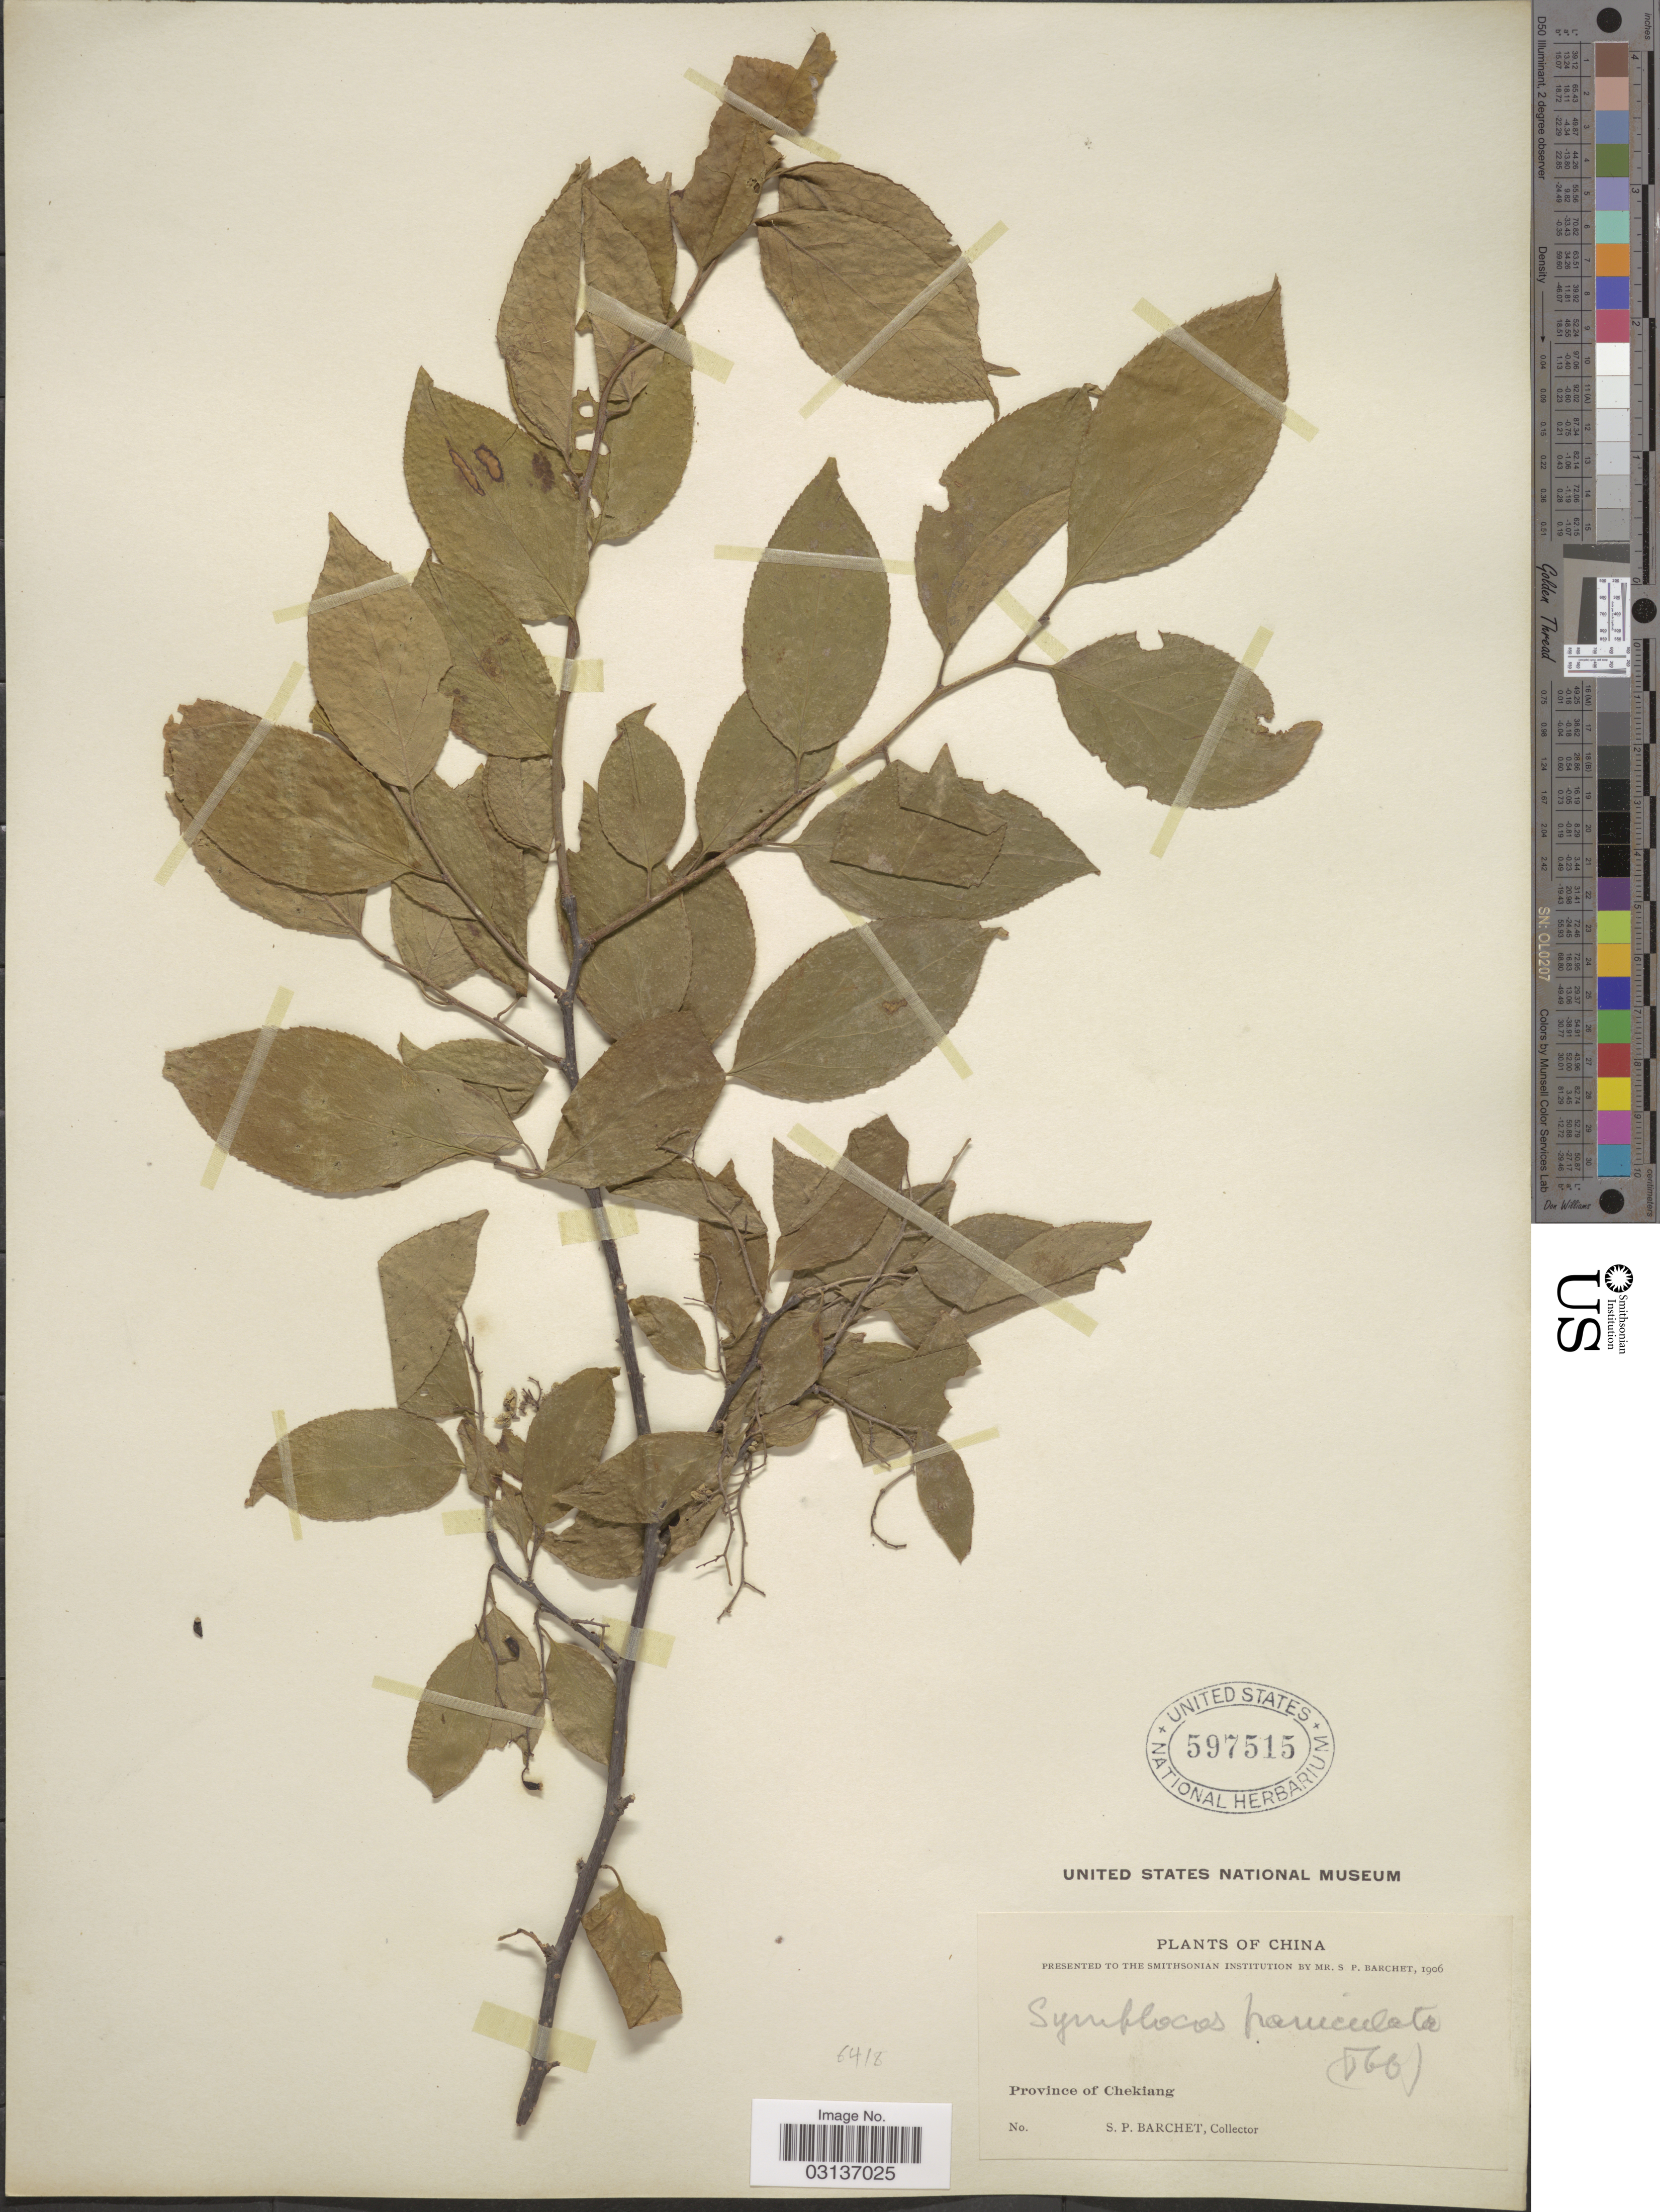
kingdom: Plantae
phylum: Tracheophyta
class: Magnoliopsida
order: Ericales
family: Symplocaceae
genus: Symplocos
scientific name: Symplocos paniculata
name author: Miq.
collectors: S. P. Barchet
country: China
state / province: Zhejiang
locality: Province of Chekiang.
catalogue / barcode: US 597515